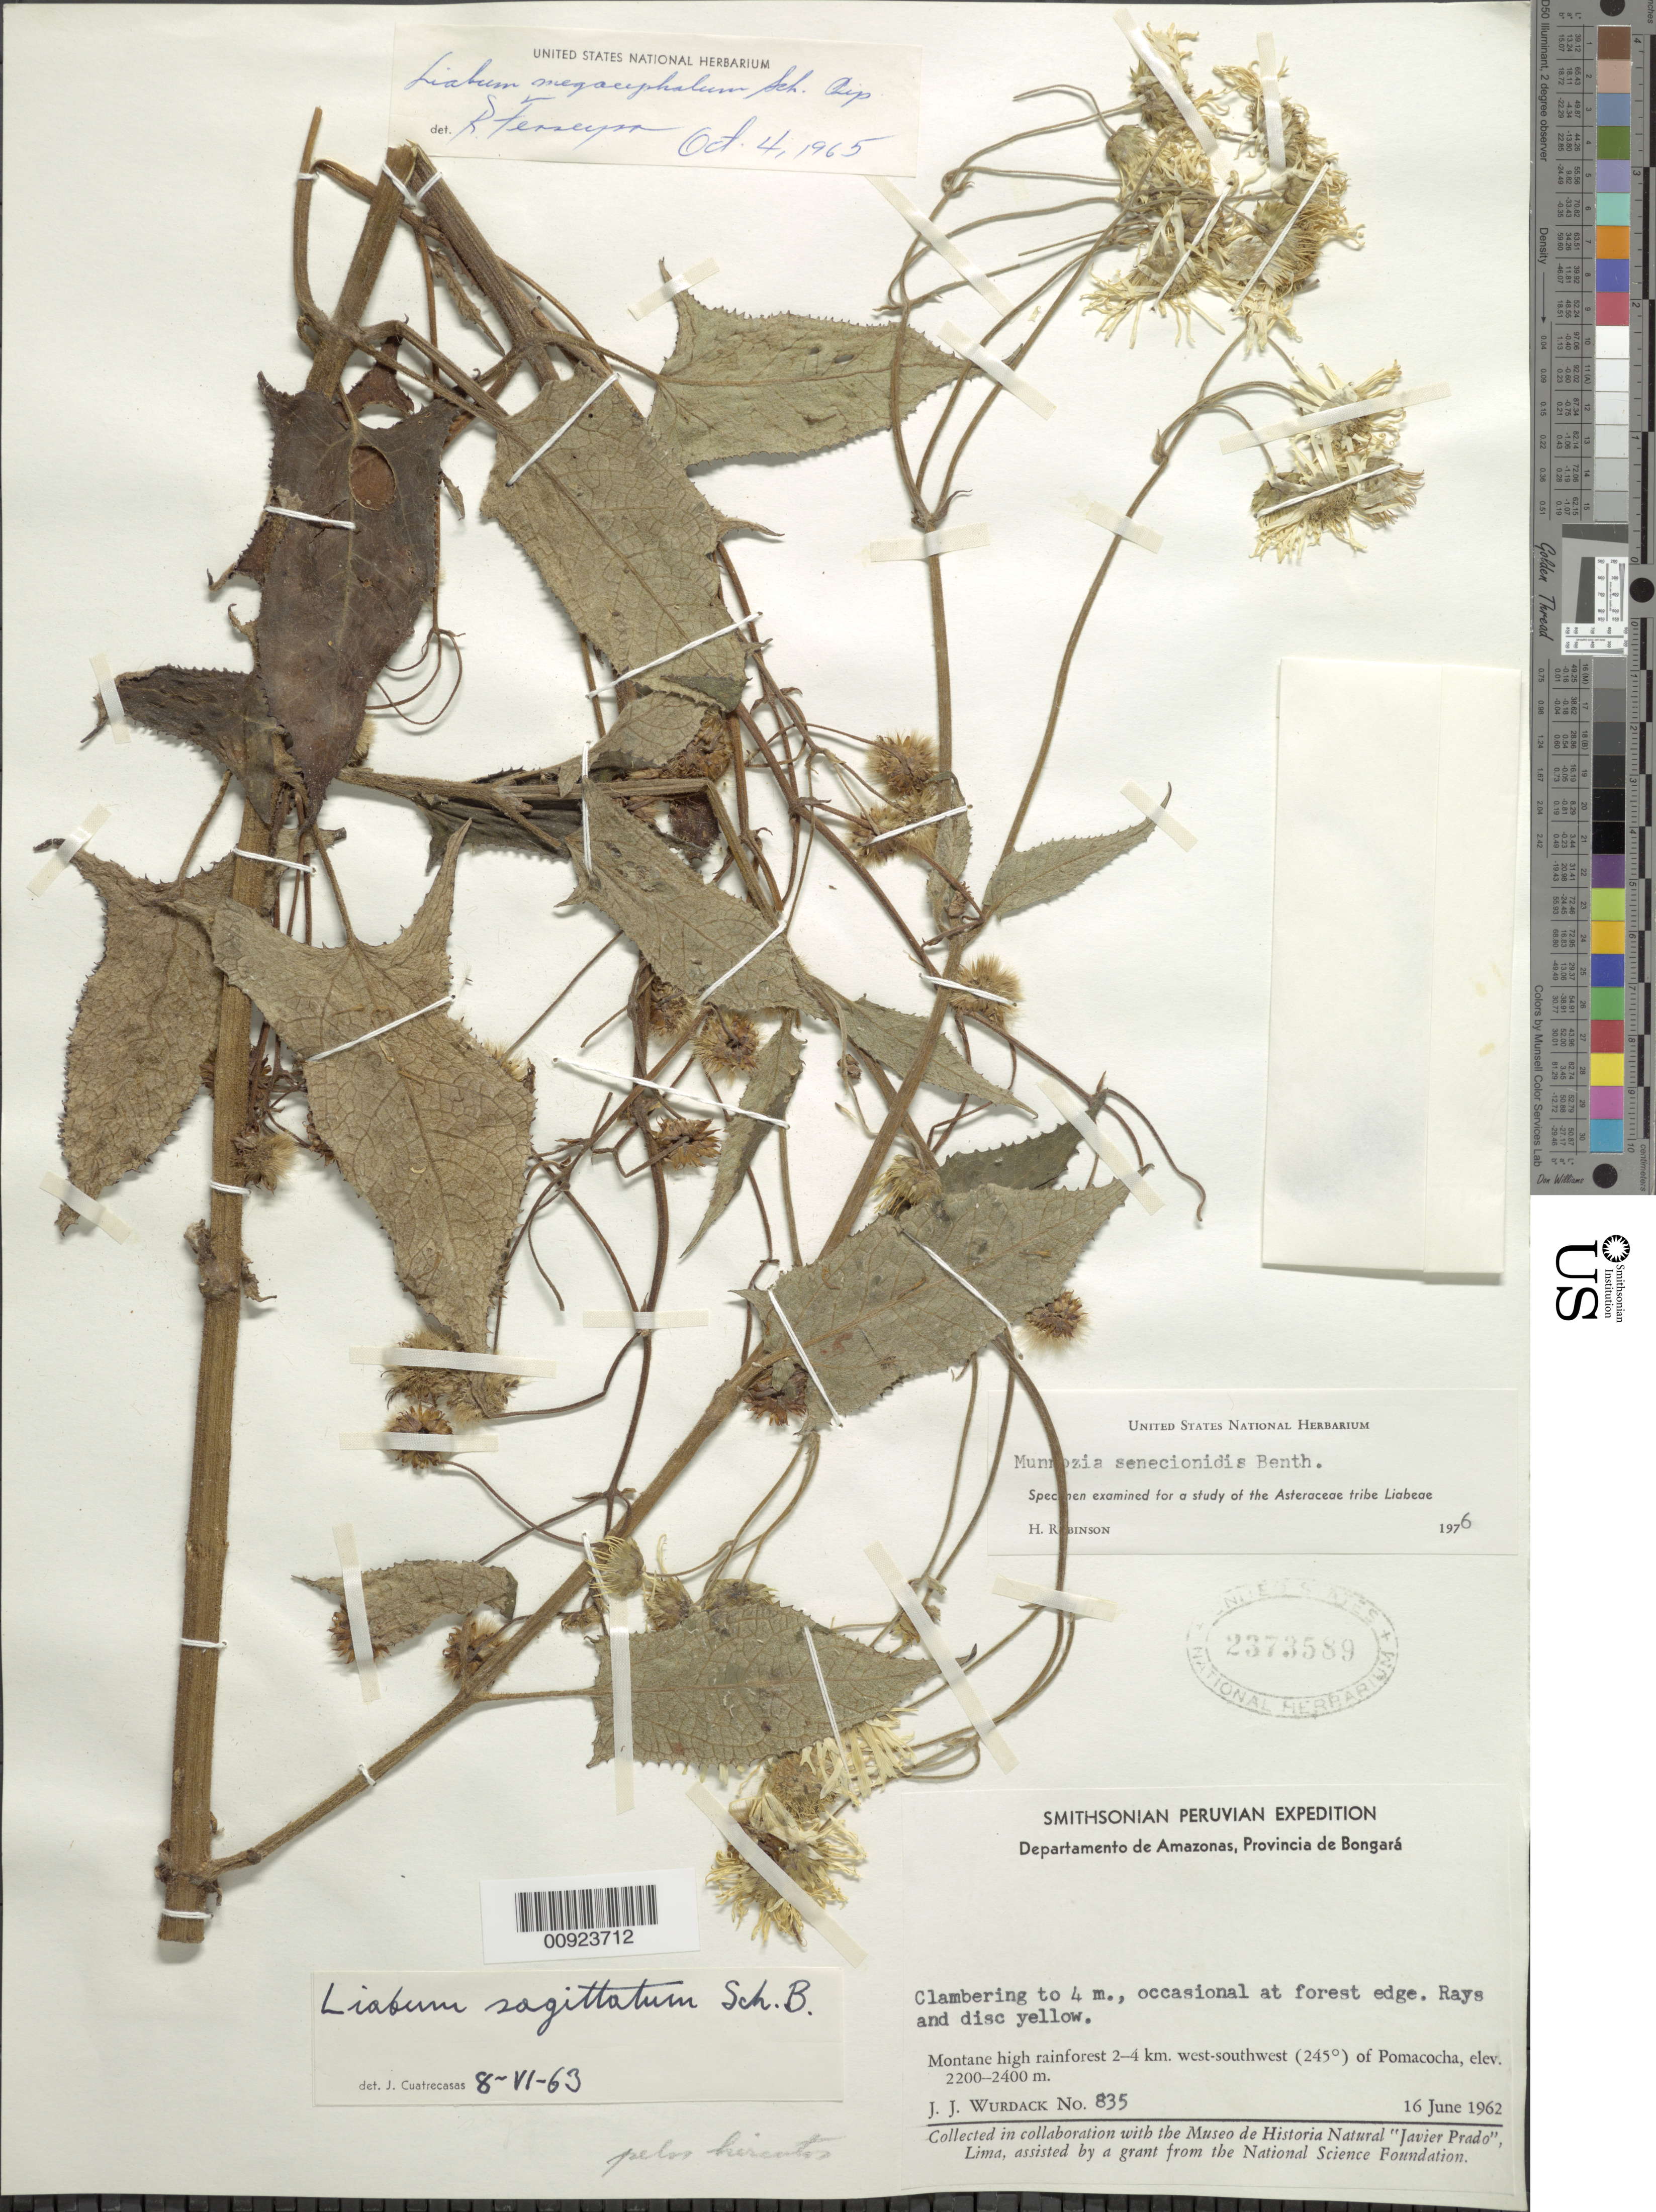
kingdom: Plantae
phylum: Tracheophyta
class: Magnoliopsida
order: Asterales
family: Asteraceae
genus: Munnozia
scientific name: Munnozia senecionidis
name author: Benth.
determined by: Robinson, Harold E., (US)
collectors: J. J. Wurdack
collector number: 835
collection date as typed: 16 June 1962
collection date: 1962-06-16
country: Peru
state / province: Amazonas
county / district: Bongará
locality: Pomacocha, 2-4 km W-SW of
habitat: Montane high rainforest; forest edge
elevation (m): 2200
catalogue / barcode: US 2373589